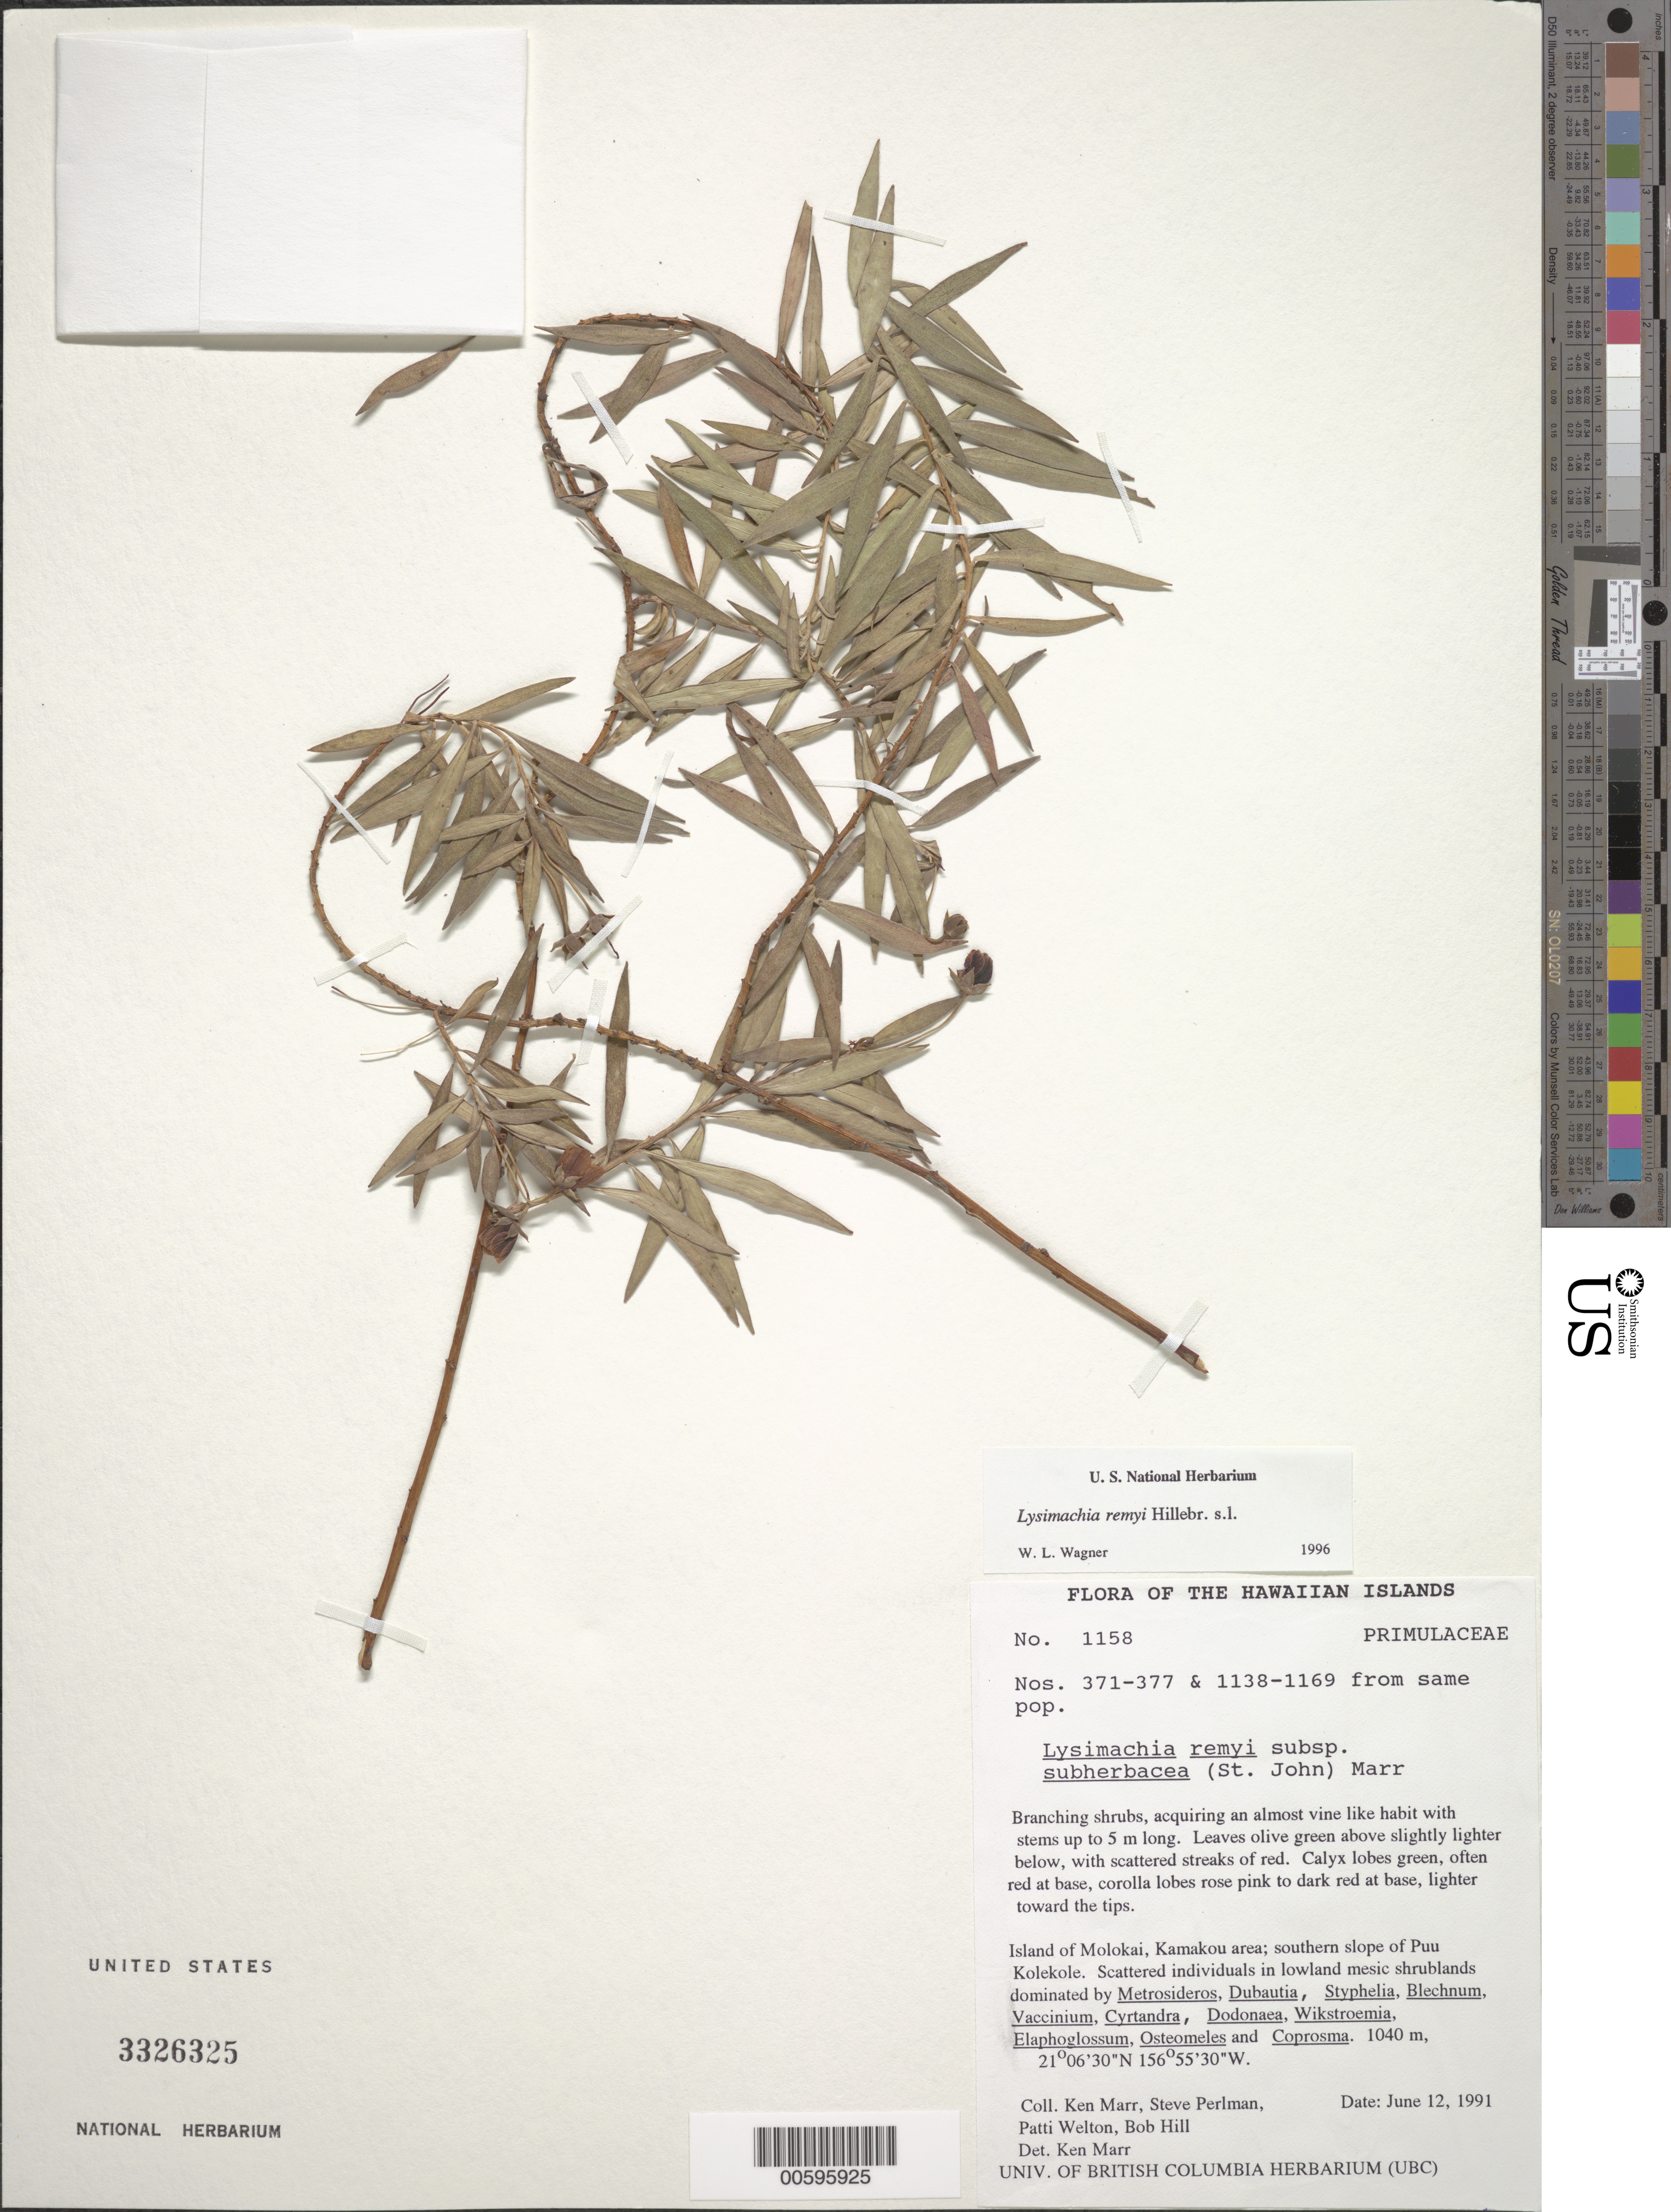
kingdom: Plantae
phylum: Tracheophyta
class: Magnoliopsida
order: Ericales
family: Primulaceae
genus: Lysimachia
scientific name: Lysimachia remyi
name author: Hillebr.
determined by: Wagner, W. L., (BOT), Smithsonian Institution - National Museum of Natural History (UNITED STATES)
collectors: K. Marr, S. P. Perlman, P. Welton & B. Hill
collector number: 1158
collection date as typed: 12 Jun 1991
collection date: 1991-06-12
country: United States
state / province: Hawaii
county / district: Maui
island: Moloka'i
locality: Kamakou area; southern slope of Puu Kolekole.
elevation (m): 1040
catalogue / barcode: US 3326325